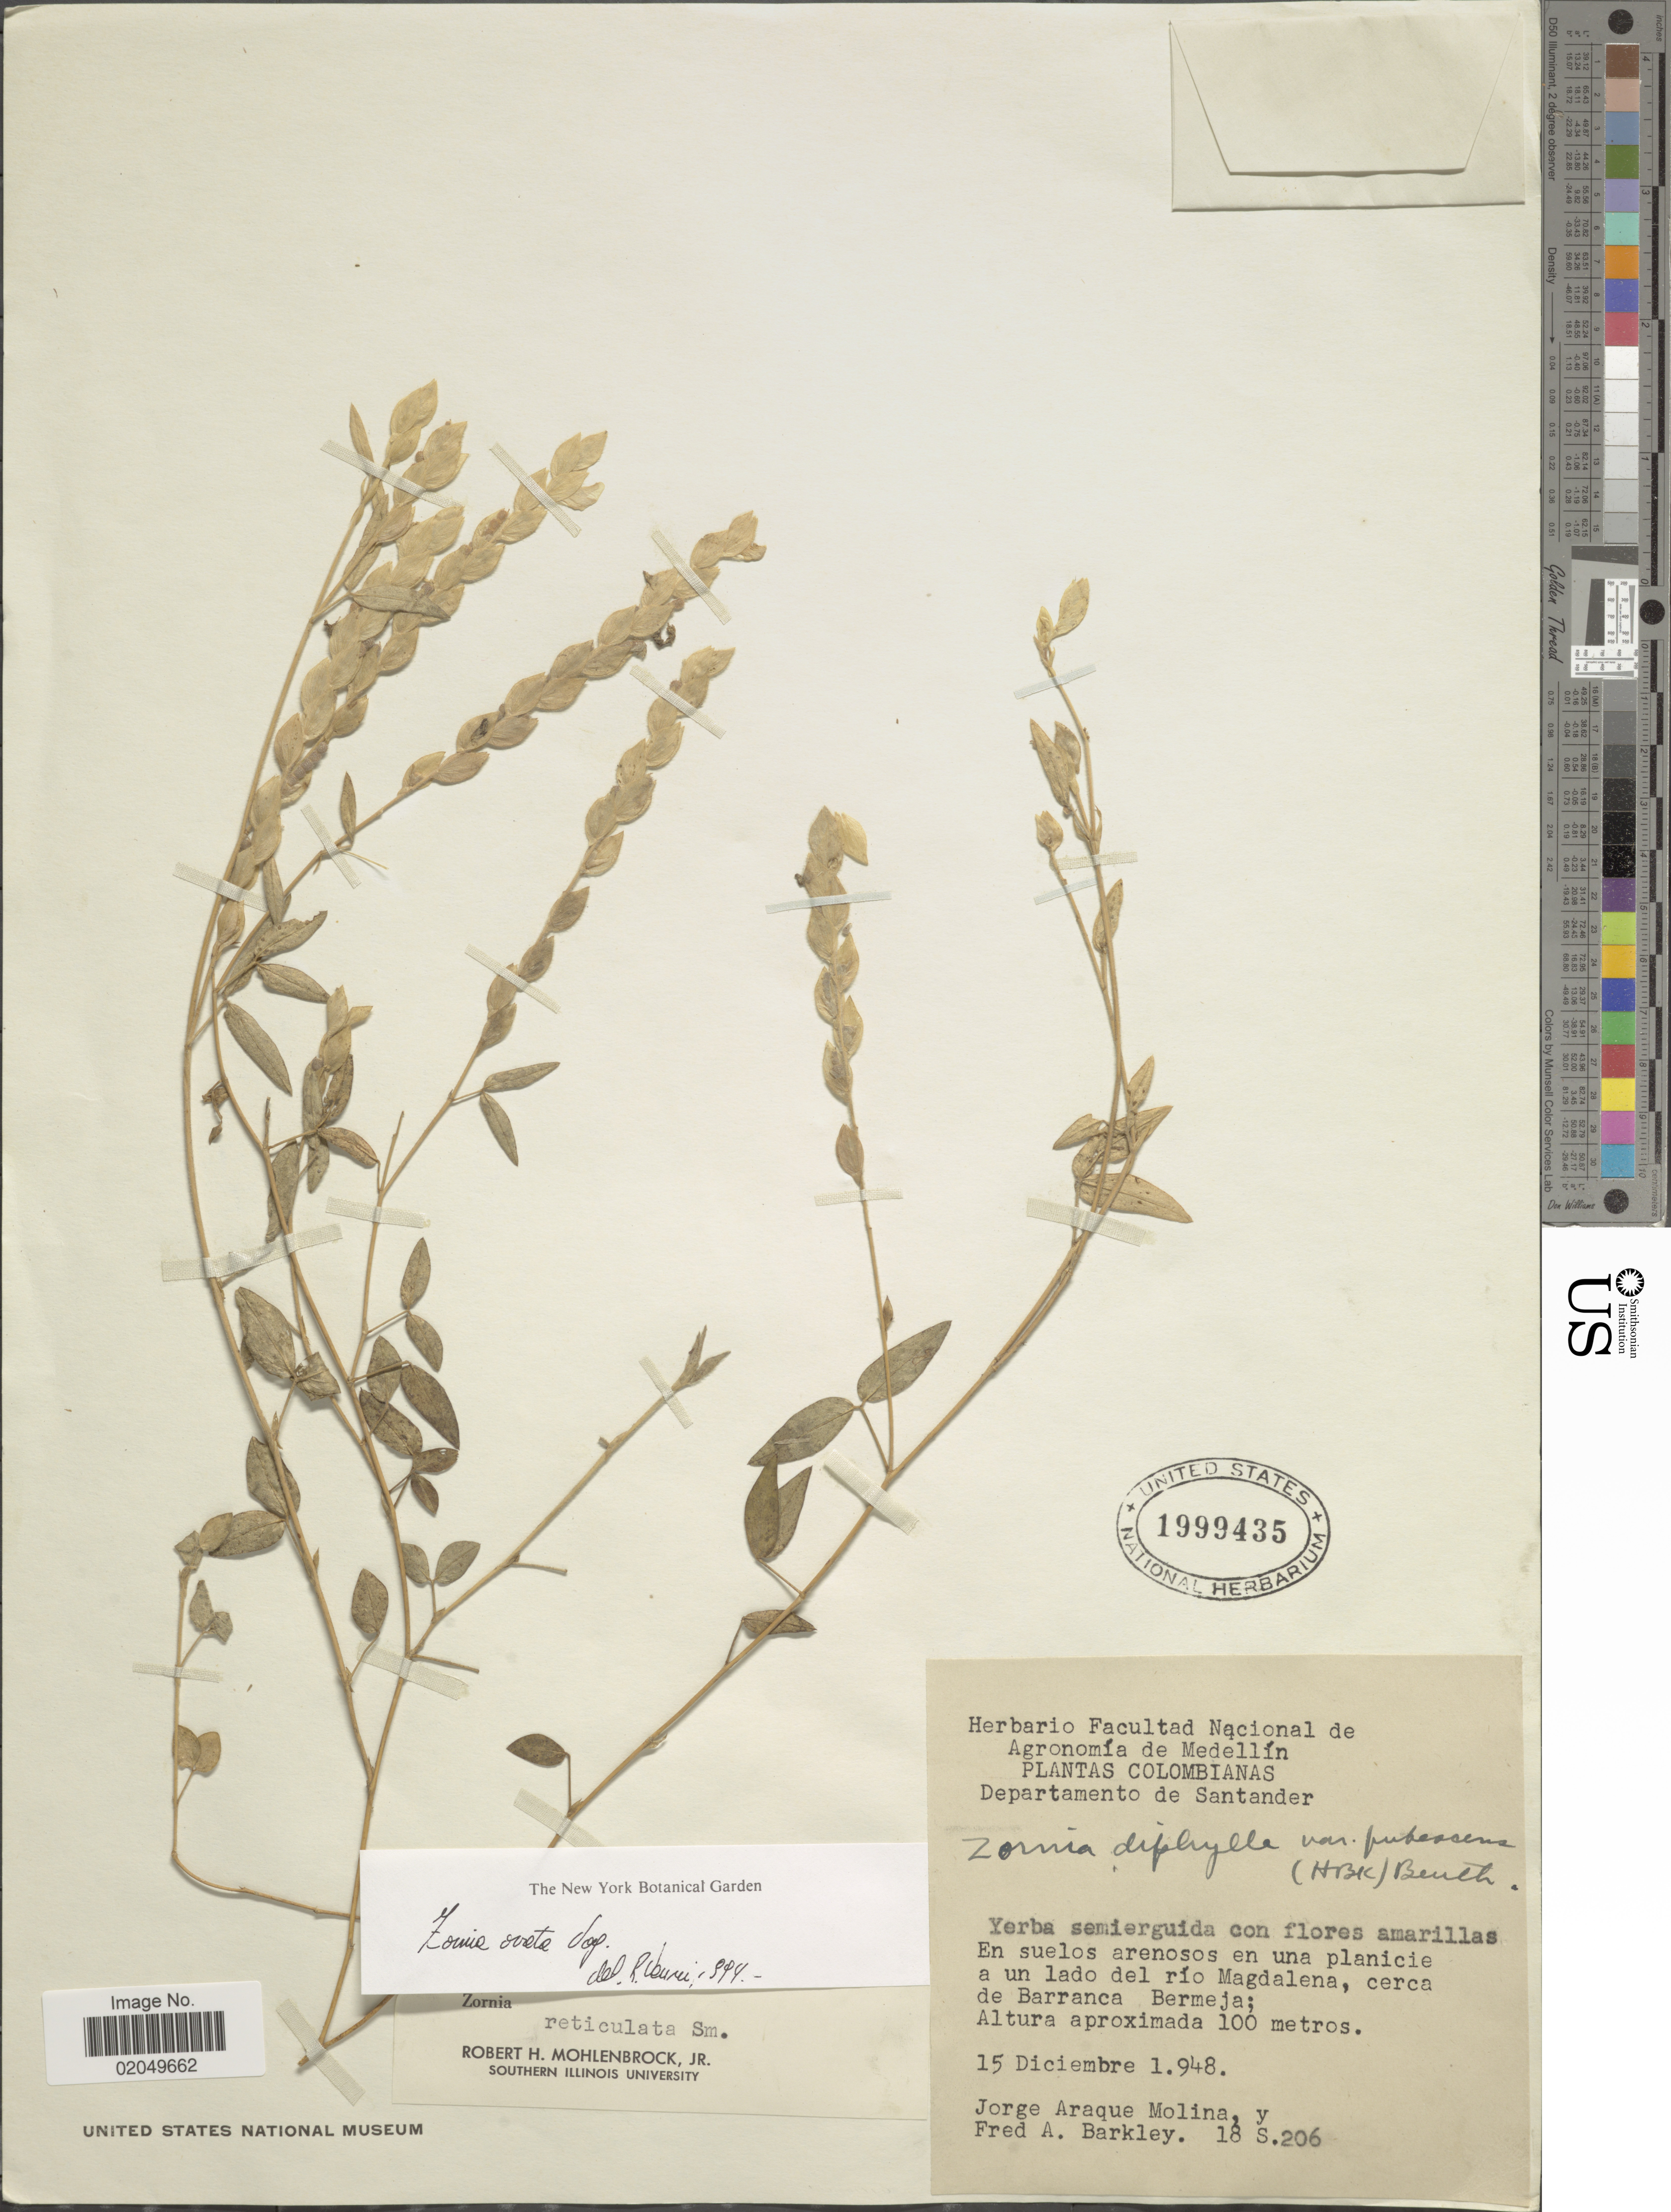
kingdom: Plantae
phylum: Tracheophyta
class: Magnoliopsida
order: Fabales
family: Fabaceae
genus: Zornia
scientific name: Zornia ovata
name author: Vogel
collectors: J. Araque Molina & F. A. Barkley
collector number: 18S206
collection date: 1948-12-15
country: Colombia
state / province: Santander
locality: Colombianas. En suelos arenosos en una planicie a un lado del rio Magdalena, cerca de Barranca Bermeja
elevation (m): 100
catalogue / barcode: US 1999435